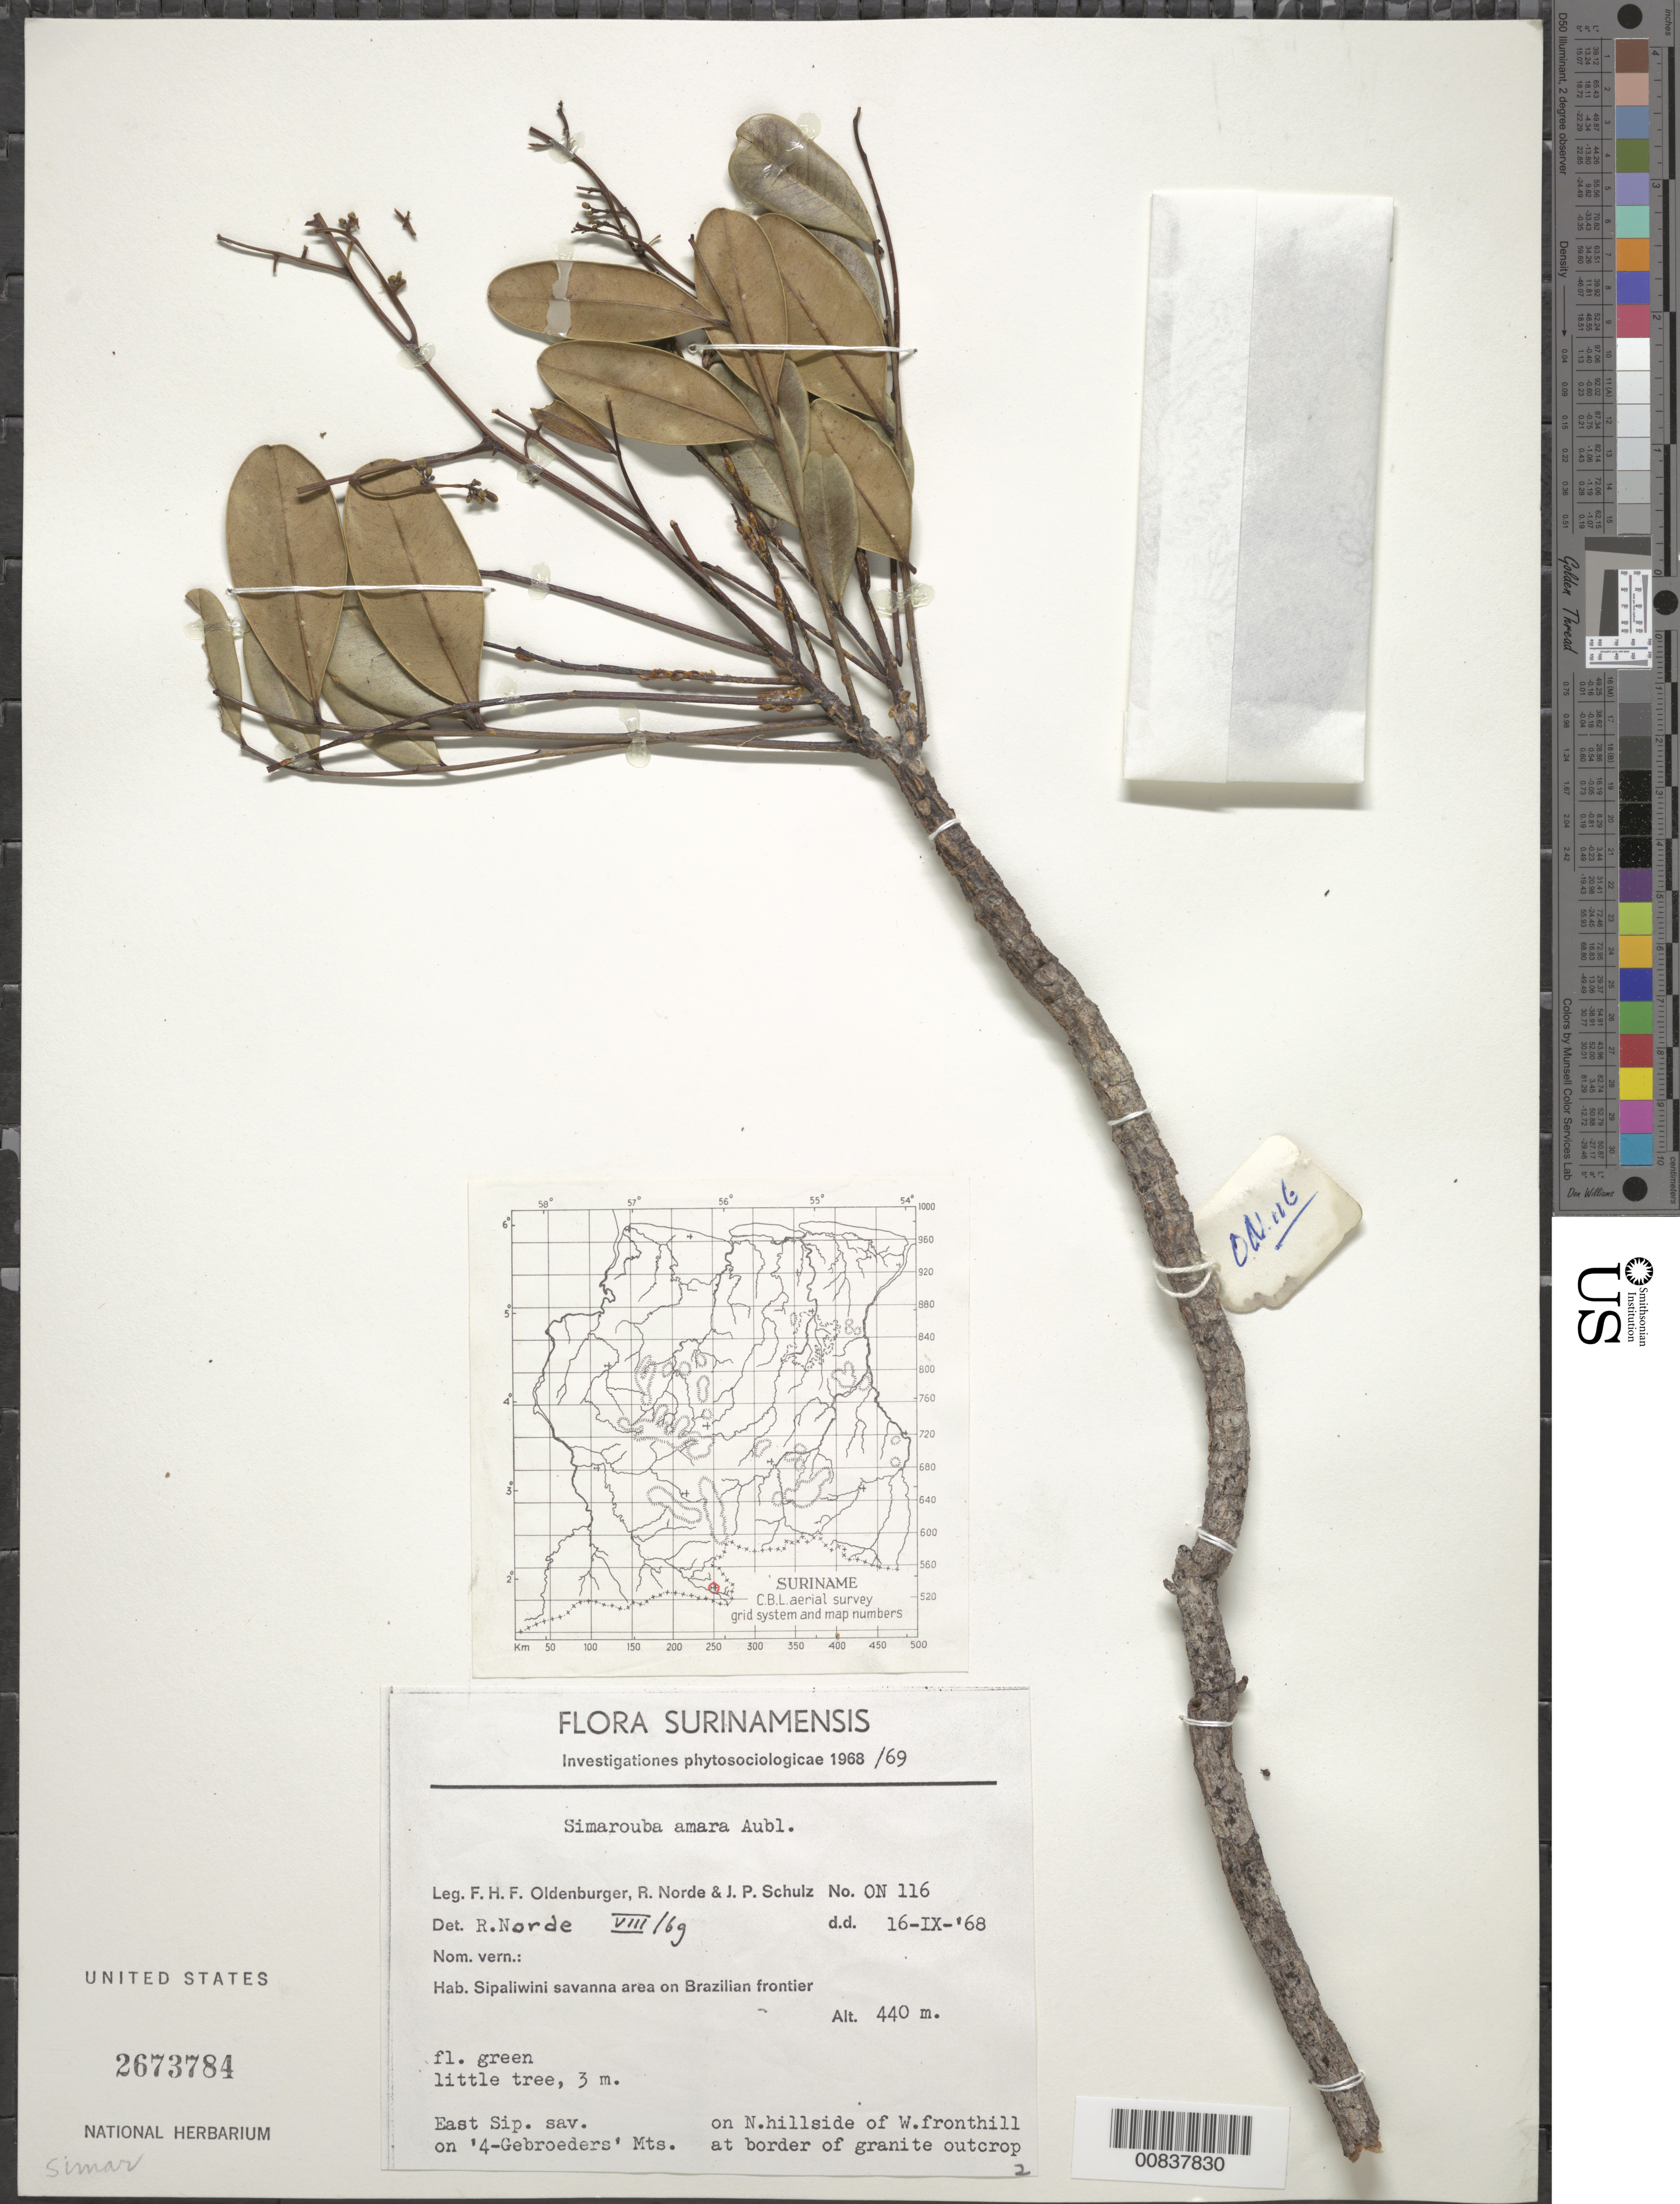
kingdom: Plantae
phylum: Tracheophyta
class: Magnoliopsida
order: Sapindales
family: Simaroubaceae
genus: Simarouba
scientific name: Simarouba amara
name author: Aubl.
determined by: Norde, R.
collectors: F. Oldenburger, R. Norde & J. P. Schulz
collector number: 116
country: Suriname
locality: Sipaliwini Savanna, east; Brazilian frontier, on "4-Gebroeders" Mts.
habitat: N hillside of W fronthill at border of granite outcrop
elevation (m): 440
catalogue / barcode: US 2673784